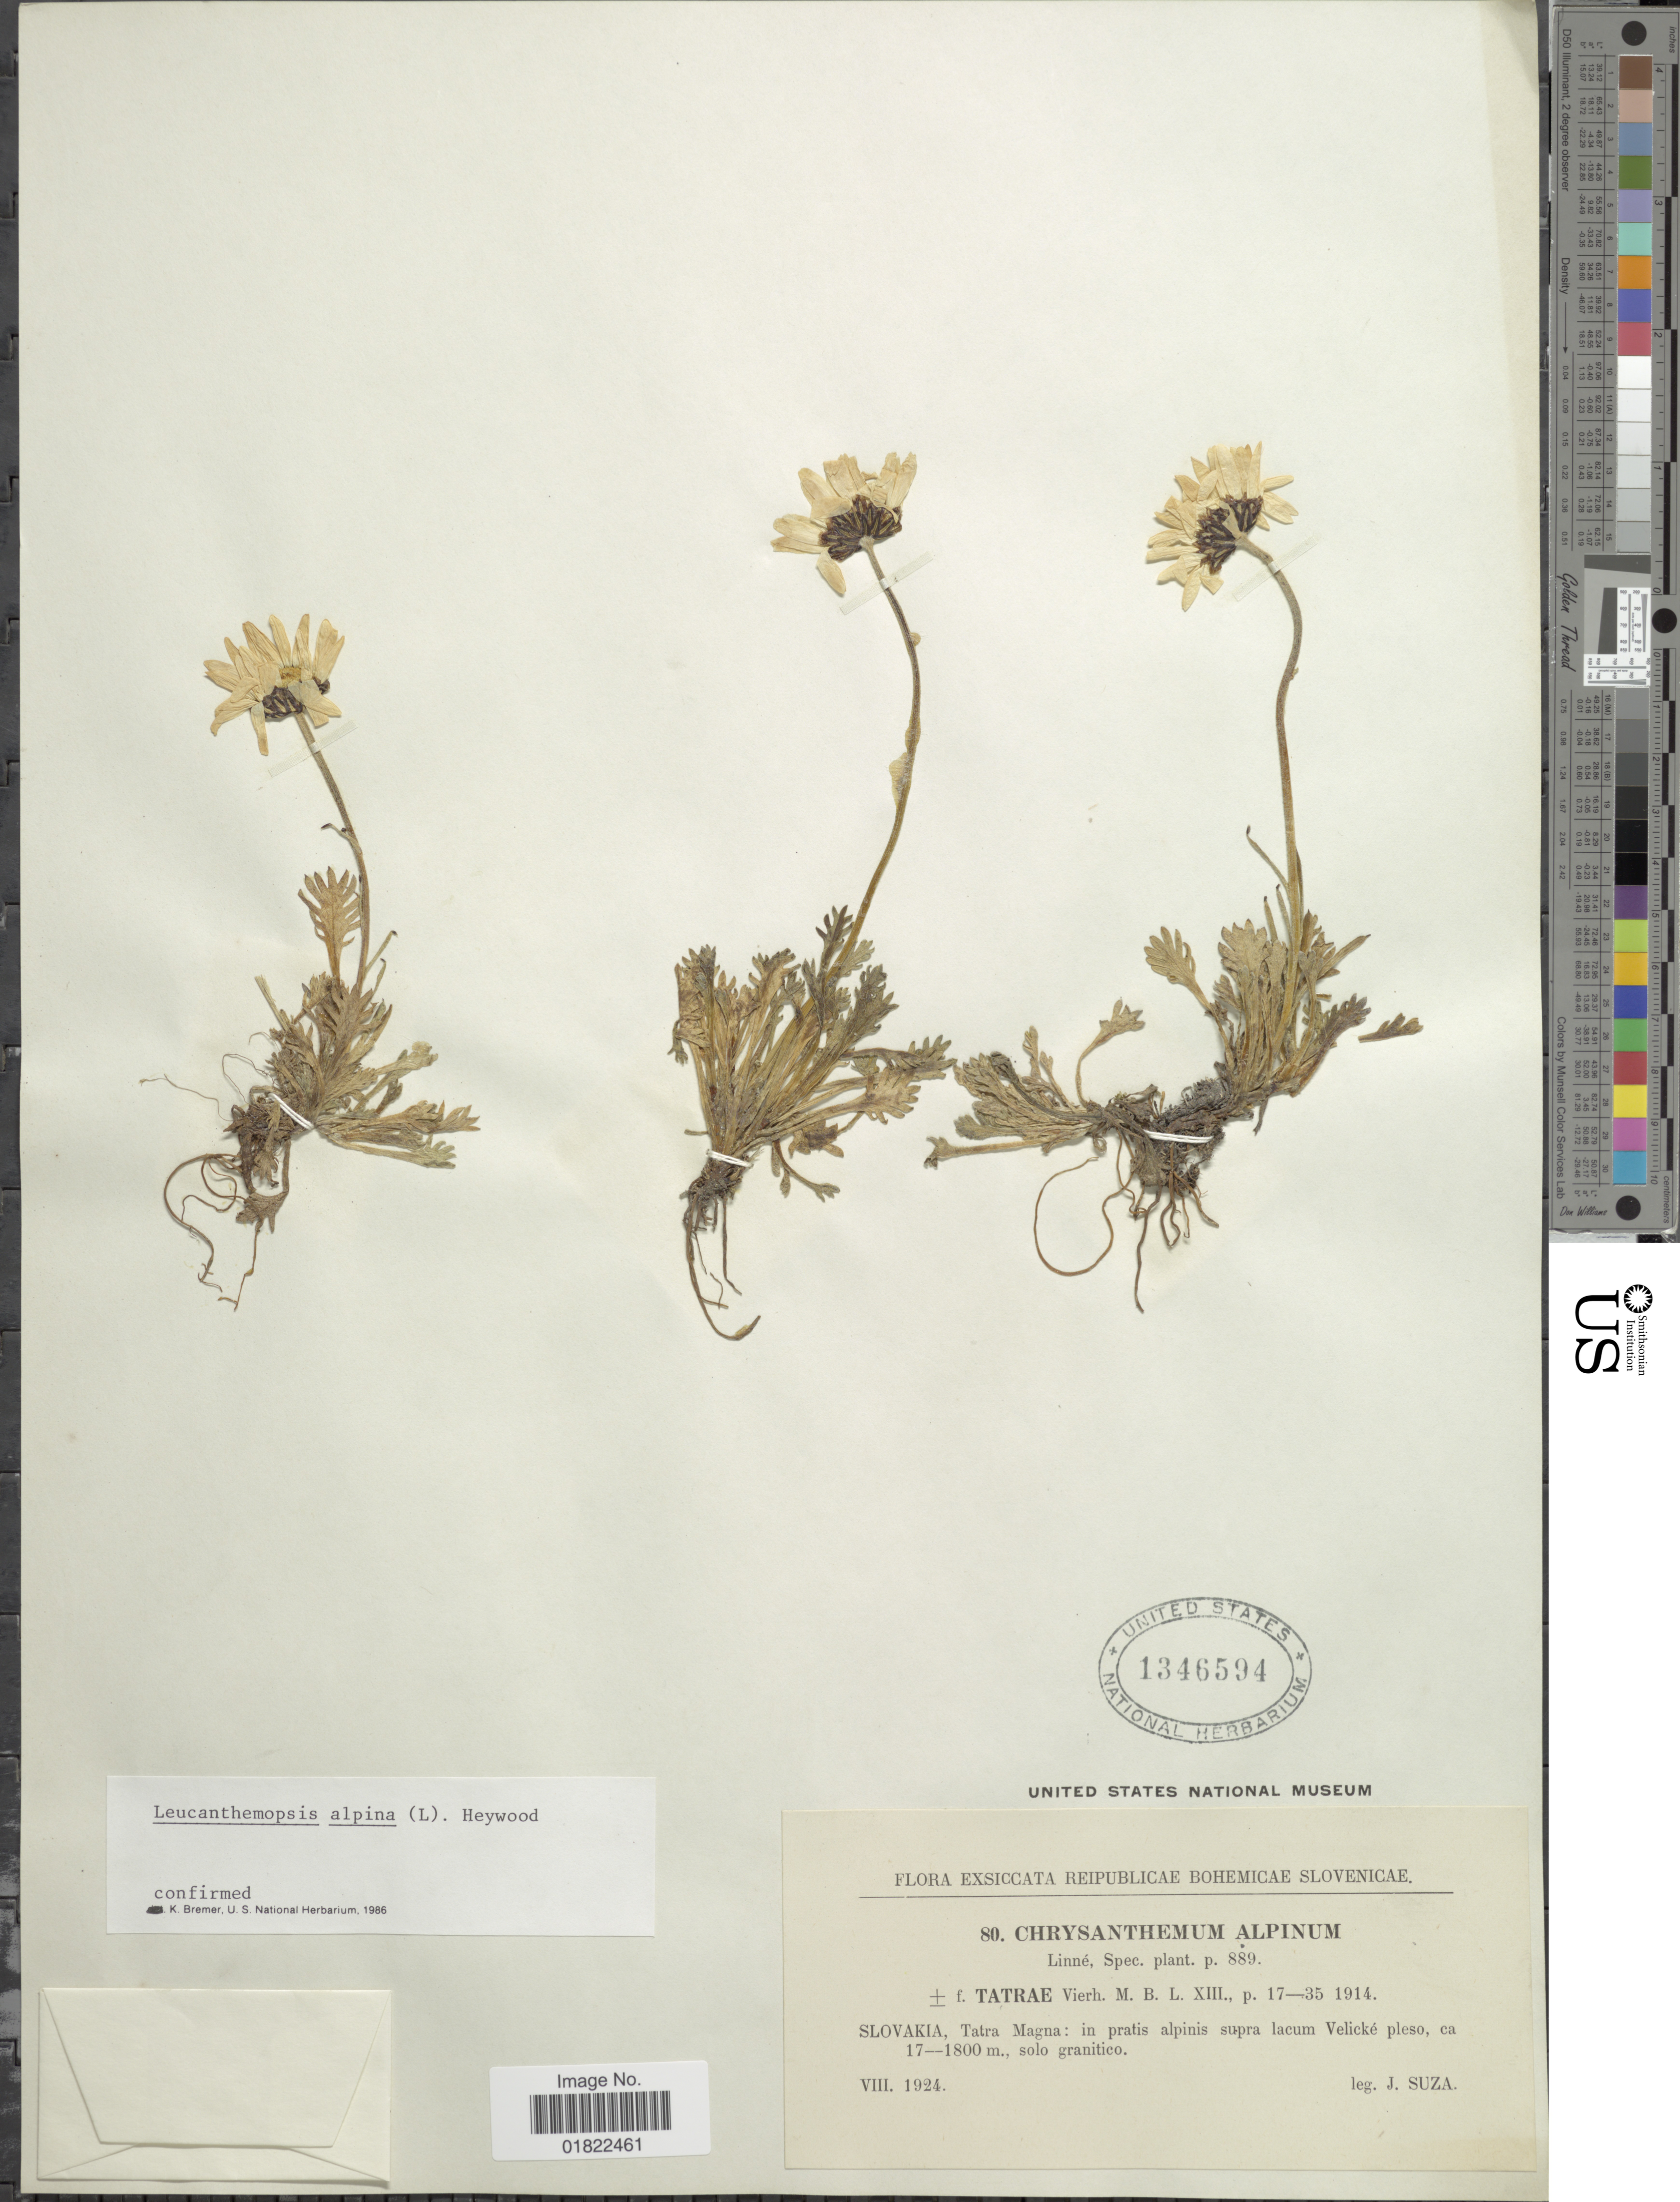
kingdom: Plantae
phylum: Tracheophyta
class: Magnoliopsida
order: Asterales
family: Asteraceae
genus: Leucanthemopsis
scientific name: Leucanthemopsis alpina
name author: (L.) Heywood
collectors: J. Suza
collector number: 80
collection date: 1924-08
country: Slovakia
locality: Slovakia, Tatra Magna: in pratis alpinis supra lacum Velické pleso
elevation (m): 1700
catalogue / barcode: US 1346594